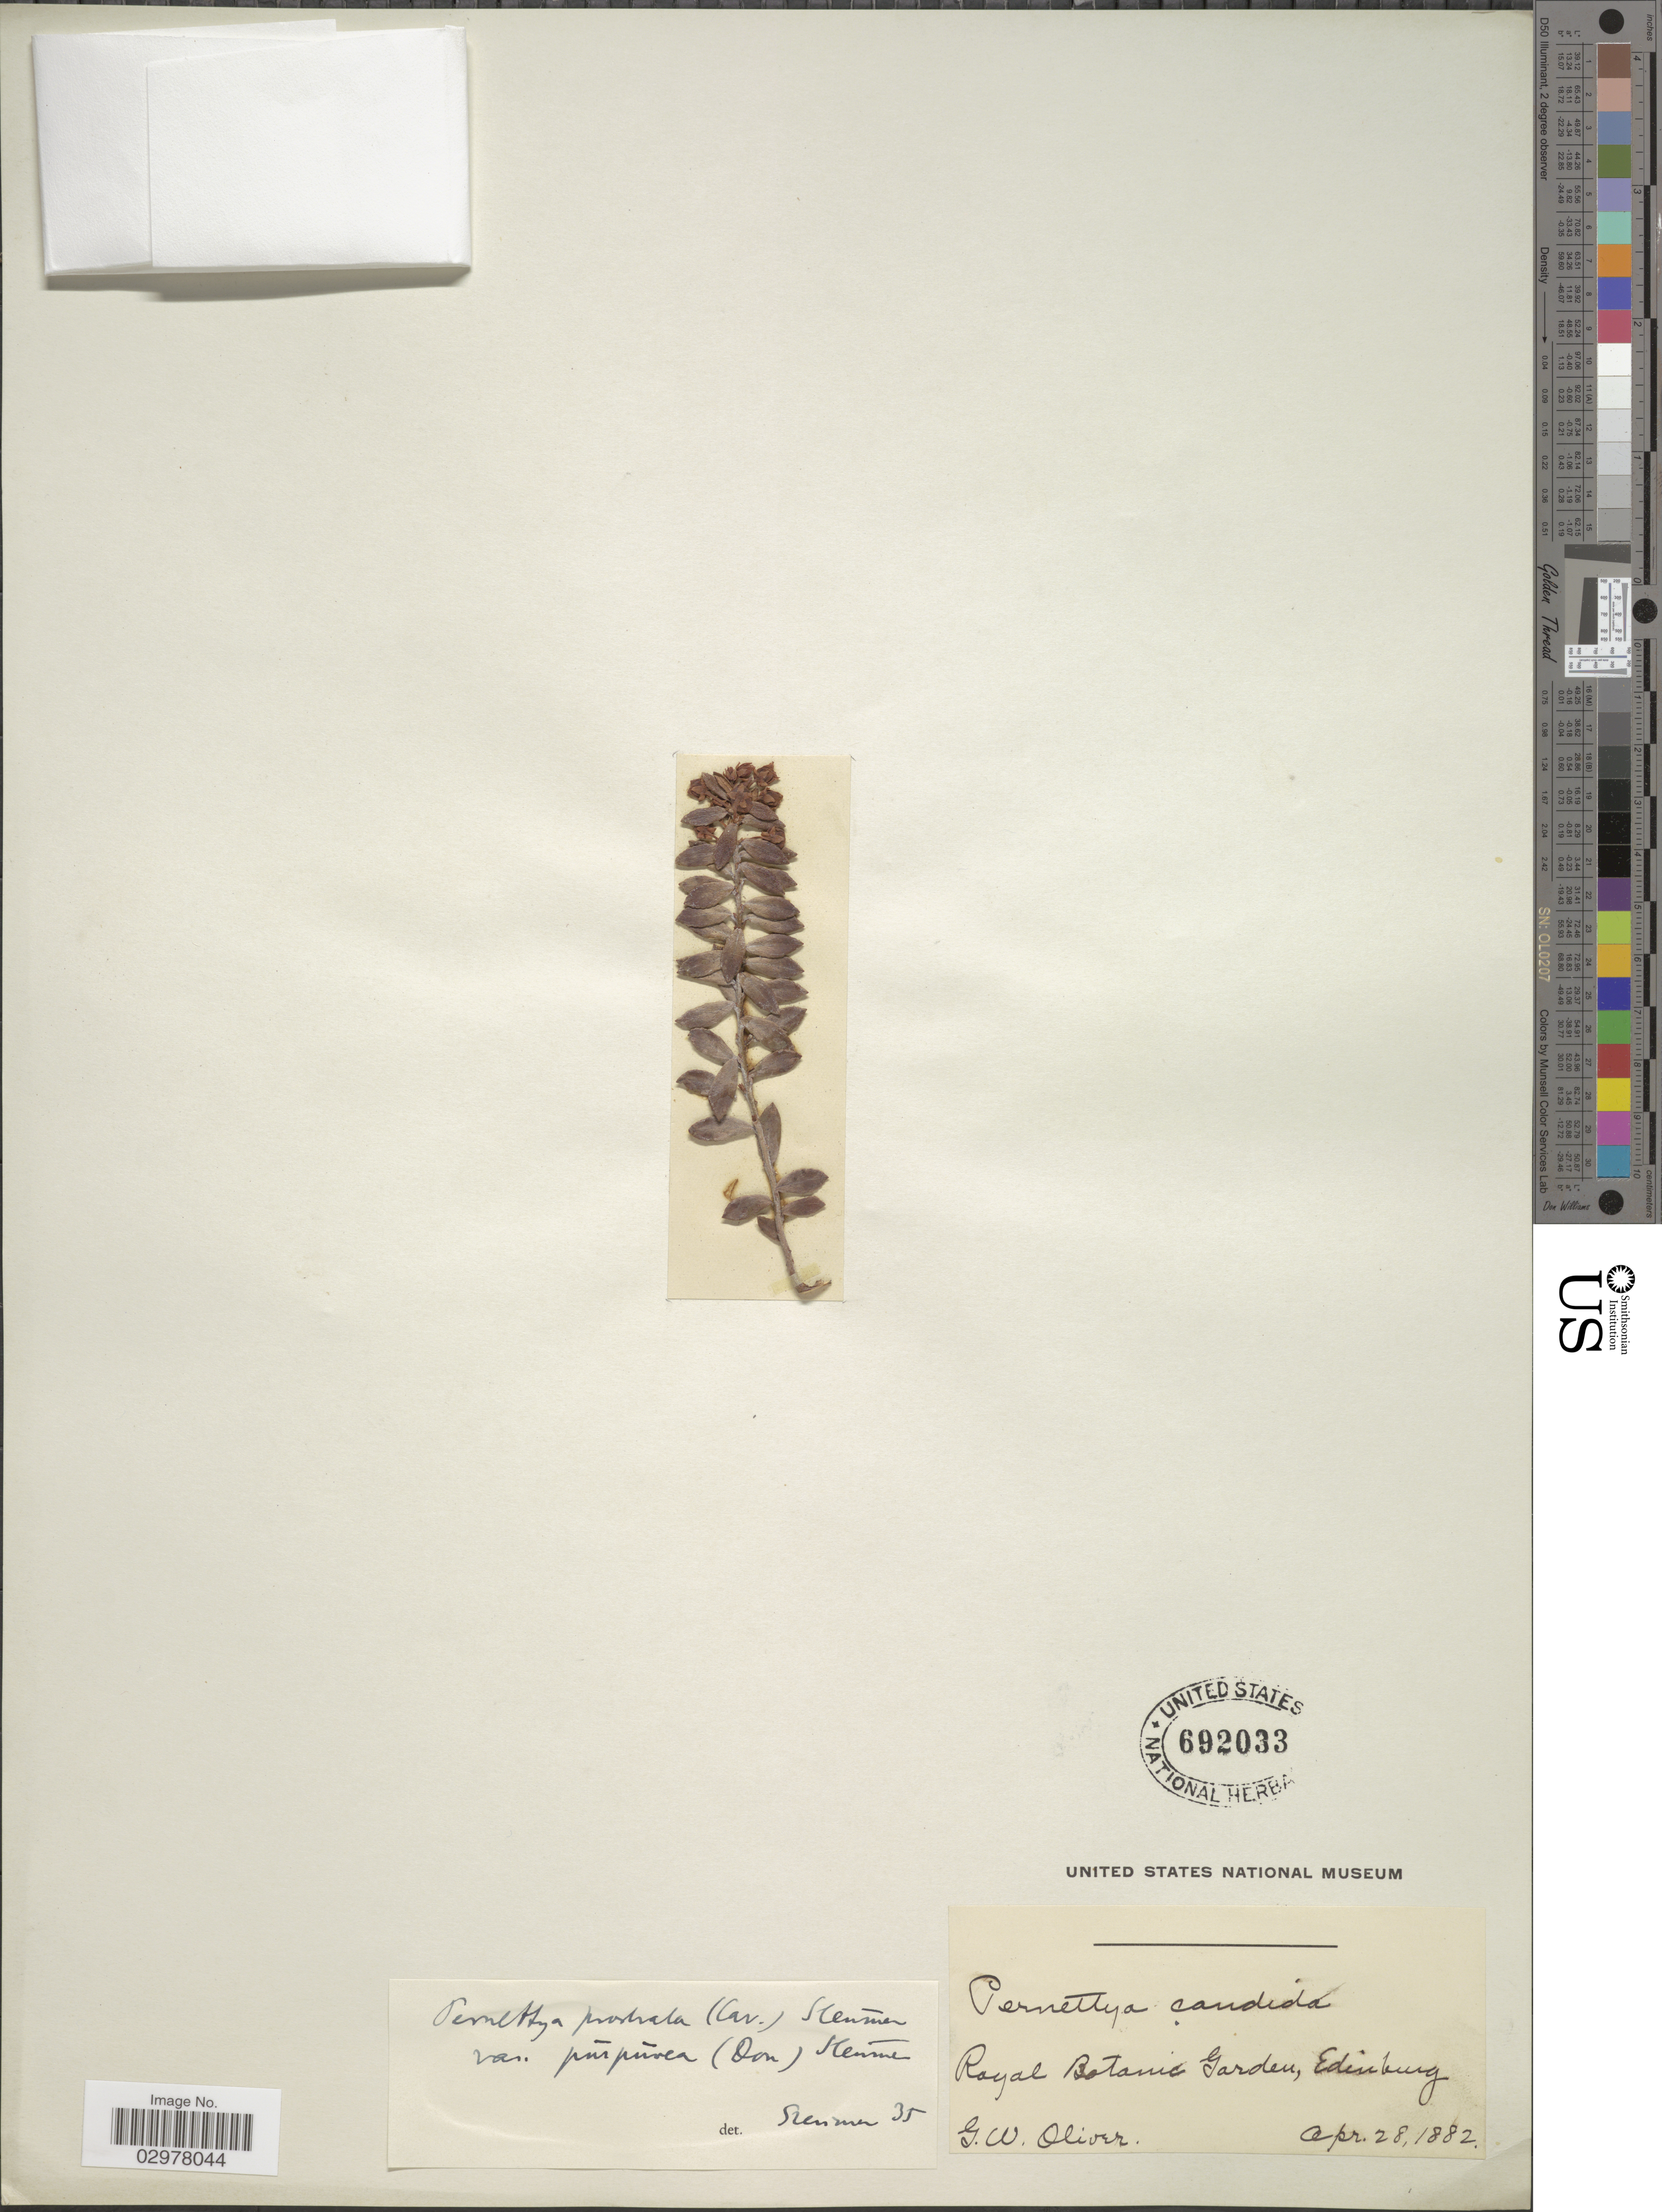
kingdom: Plantae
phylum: Tracheophyta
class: Magnoliopsida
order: Ericales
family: Ericaceae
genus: Pernettya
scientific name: Pernettya prostrata var. purpurea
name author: (D. Don ex G. Don) Sleumer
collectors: G. W. Oliver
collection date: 1882-04-28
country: United Kingdom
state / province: Scotland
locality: Royal Botanic Garden, Edinburg.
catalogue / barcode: US 692033